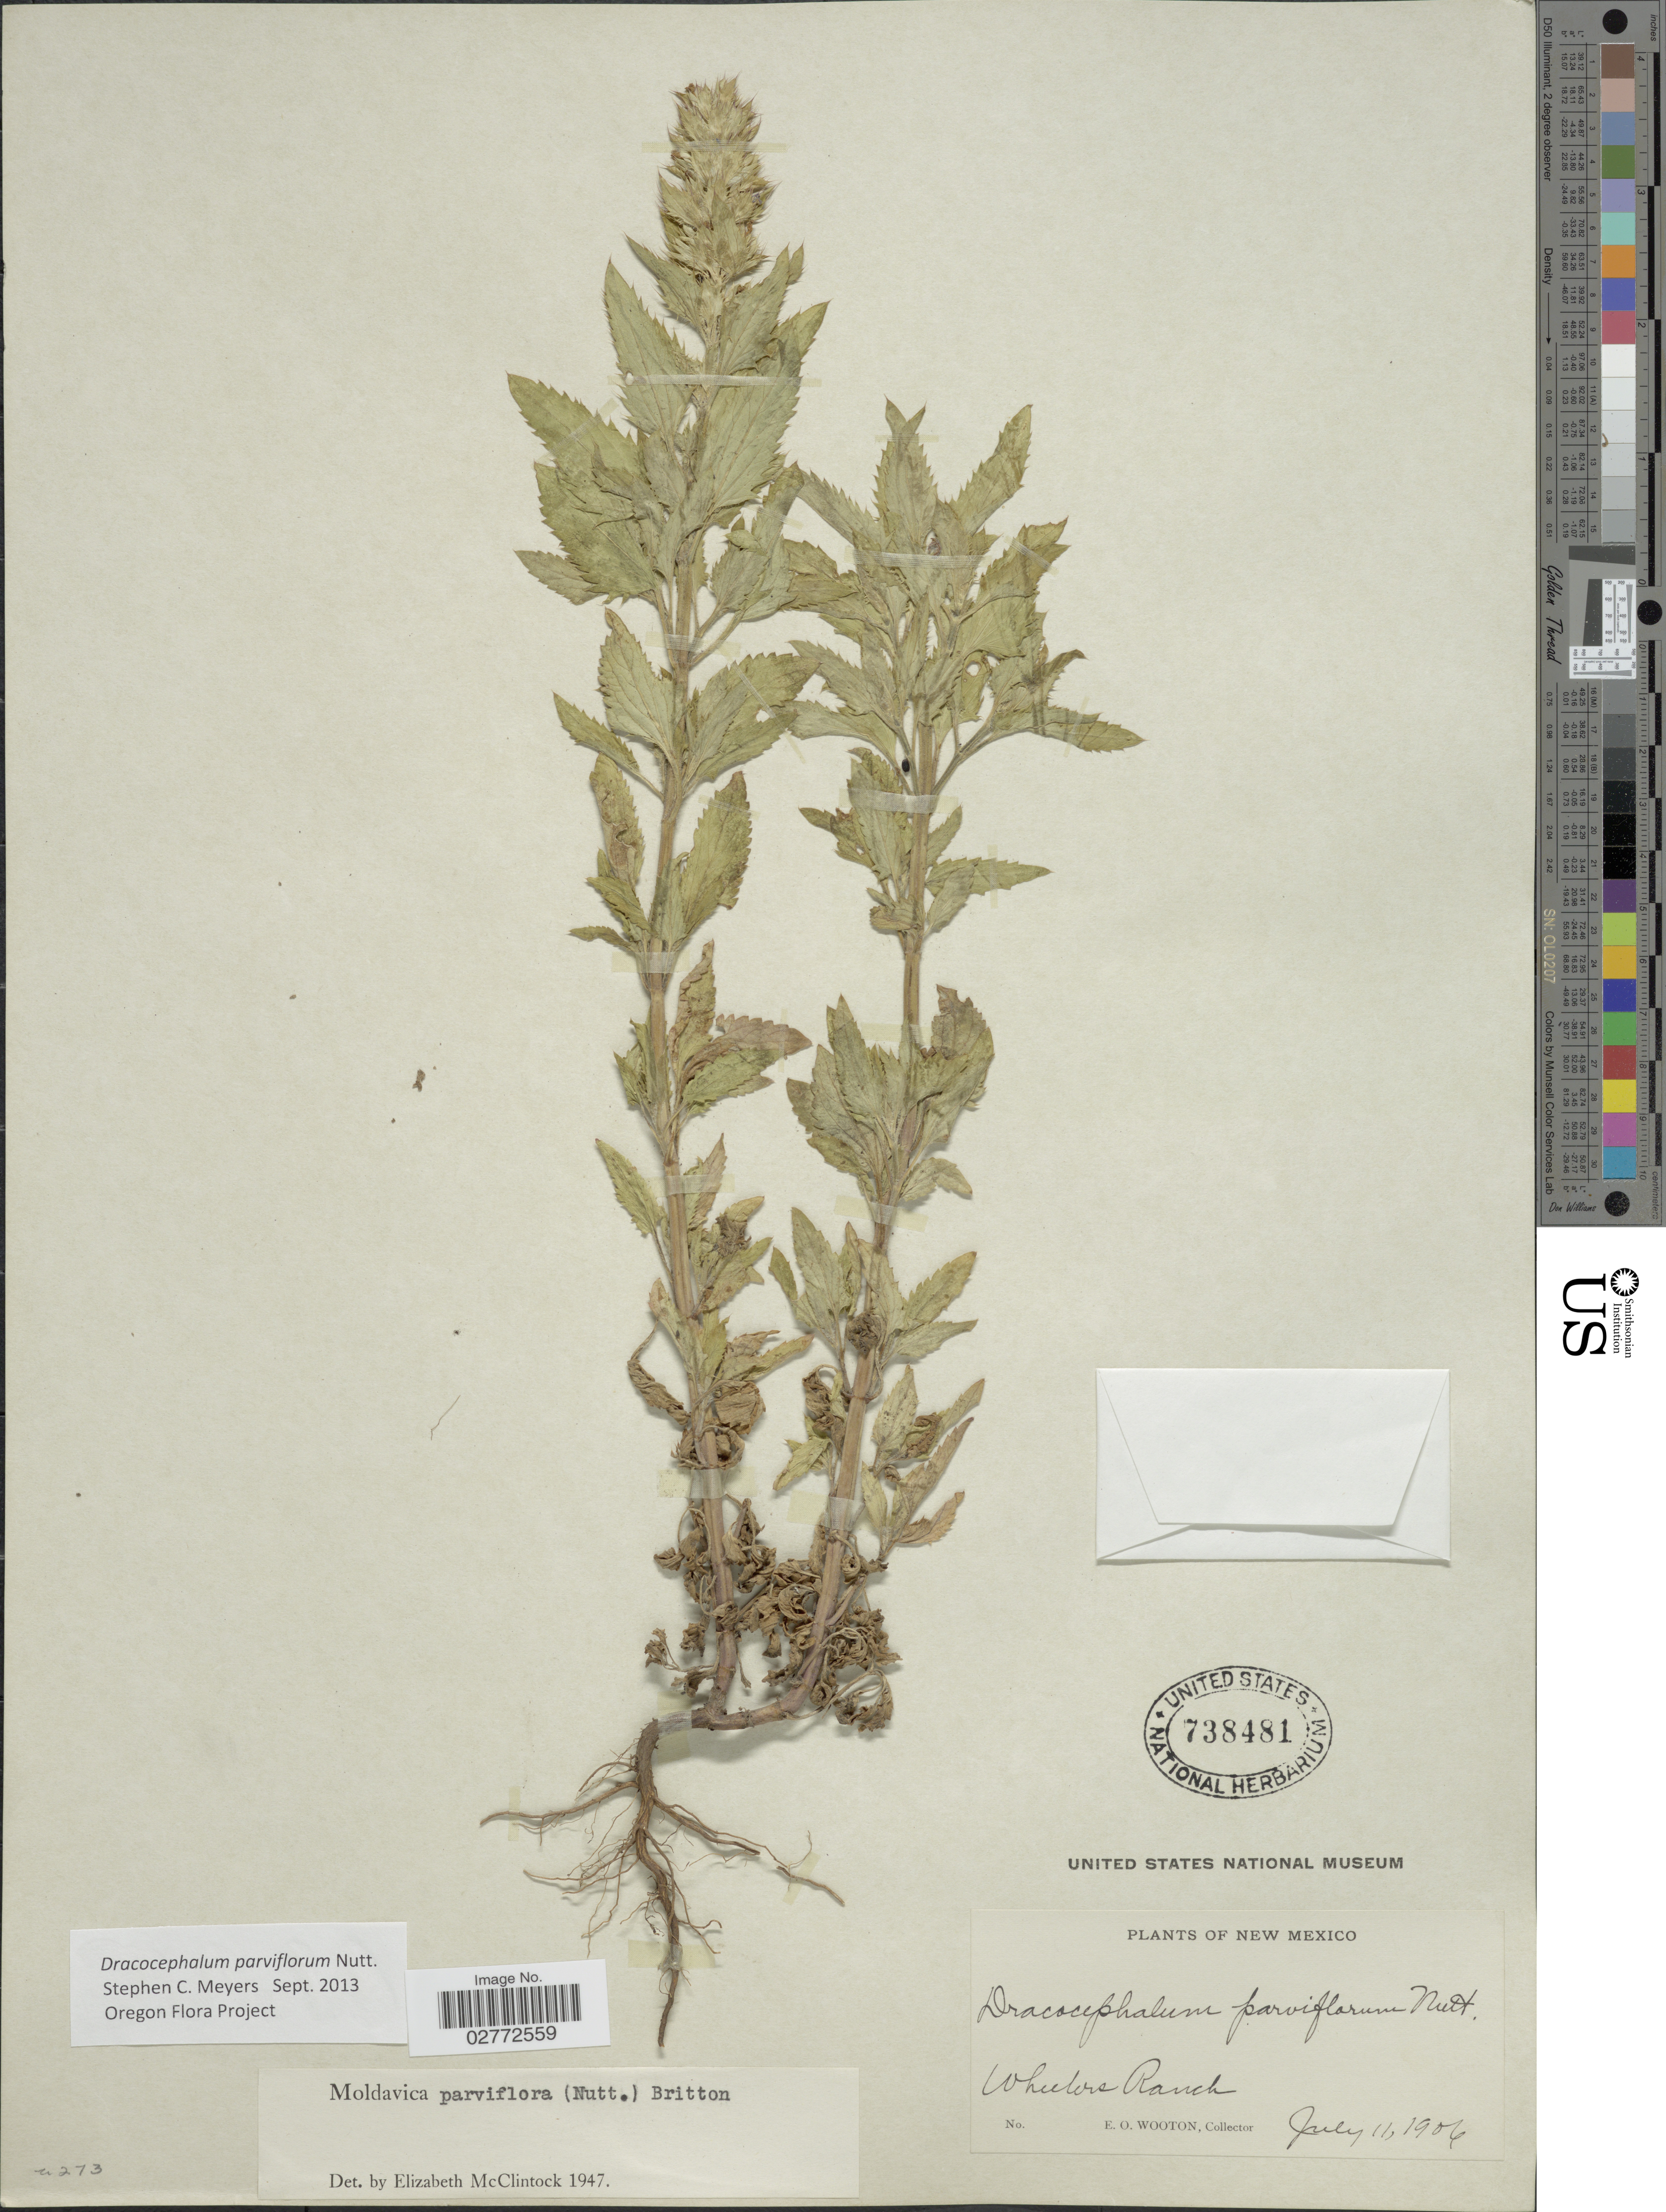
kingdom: Plantae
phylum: Tracheophyta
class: Magnoliopsida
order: Lamiales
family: Lamiaceae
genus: Dracocephalum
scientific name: Dracocephalum parviflorum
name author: Nutt.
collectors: E. O. Wooton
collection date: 1906-07-11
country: United States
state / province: New Mexico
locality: Wheelers Ranch.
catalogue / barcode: US 738481